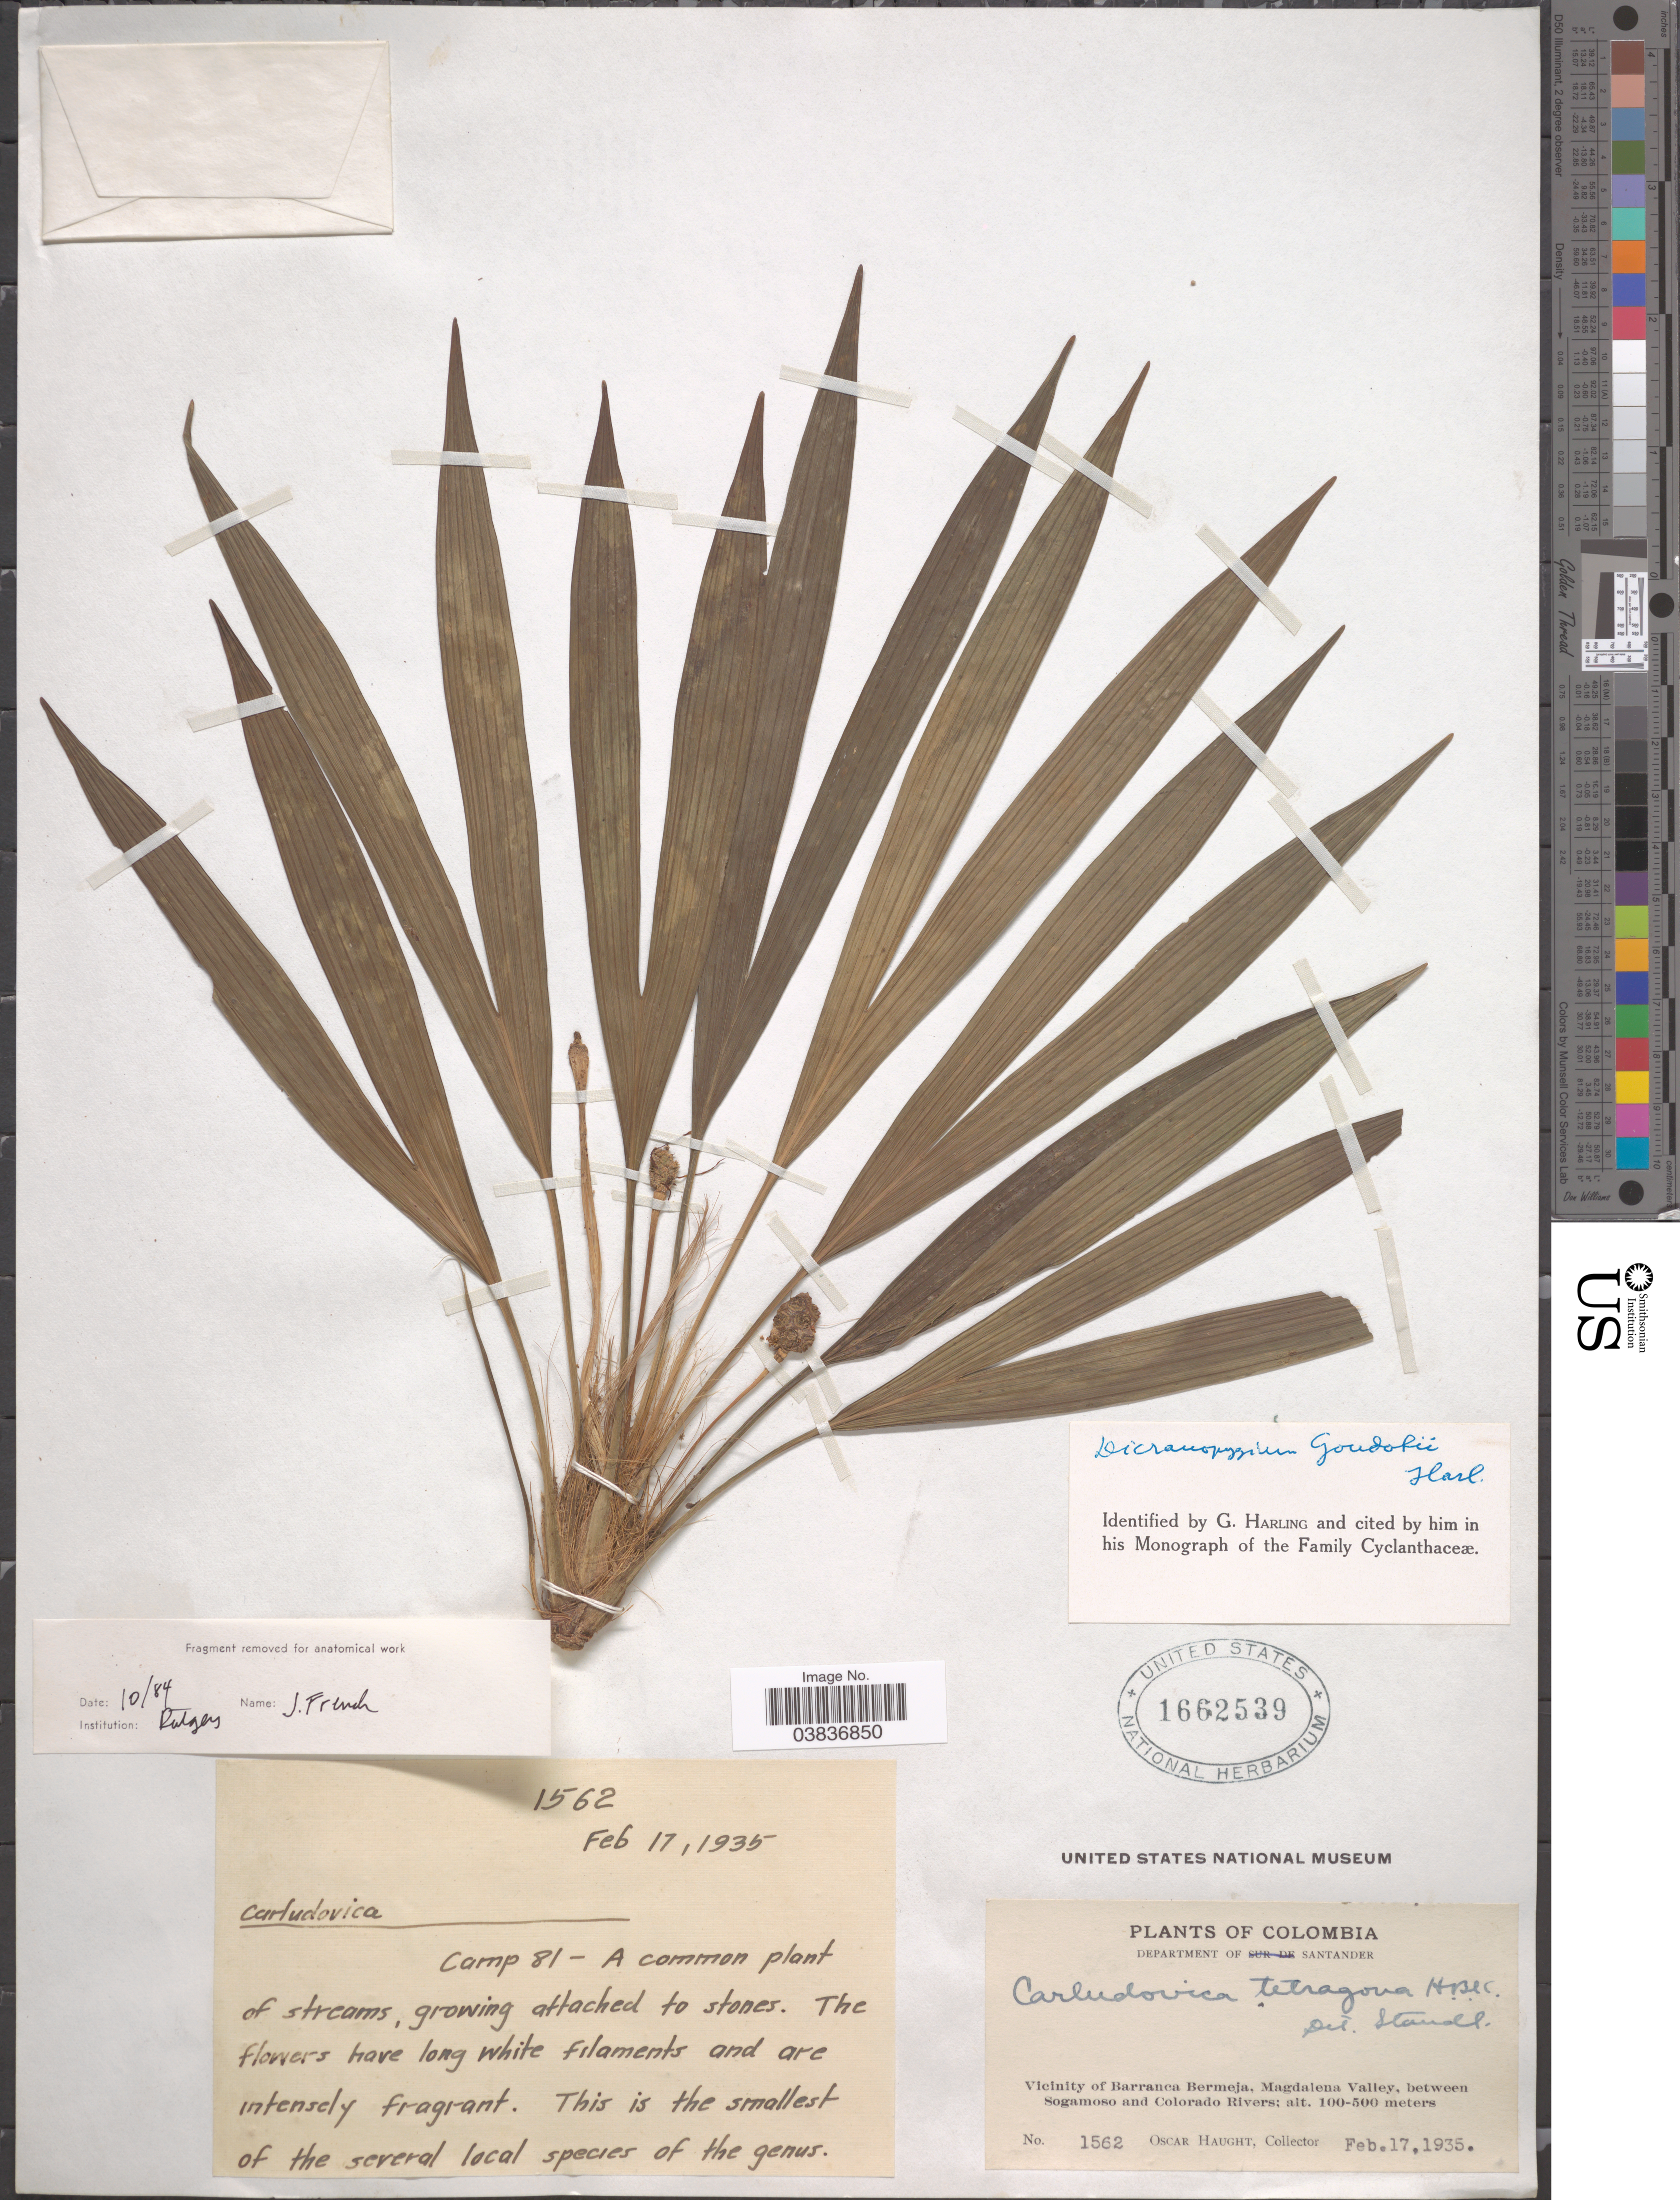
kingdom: Plantae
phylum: Tracheophyta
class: Liliopsida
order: Pandanales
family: Cyclanthaceae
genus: Dicranopygium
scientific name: Dicranopygium goudotii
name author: Hort.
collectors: O. L. Haught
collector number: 1562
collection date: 1935-02-17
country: Colombia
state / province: Santander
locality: Department of Santander. Vicinity of Barranca Bermeja, Magdalena Valley, between Sogamoso and Colorado Rivers. Camp 81.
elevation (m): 100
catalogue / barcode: US 1662539